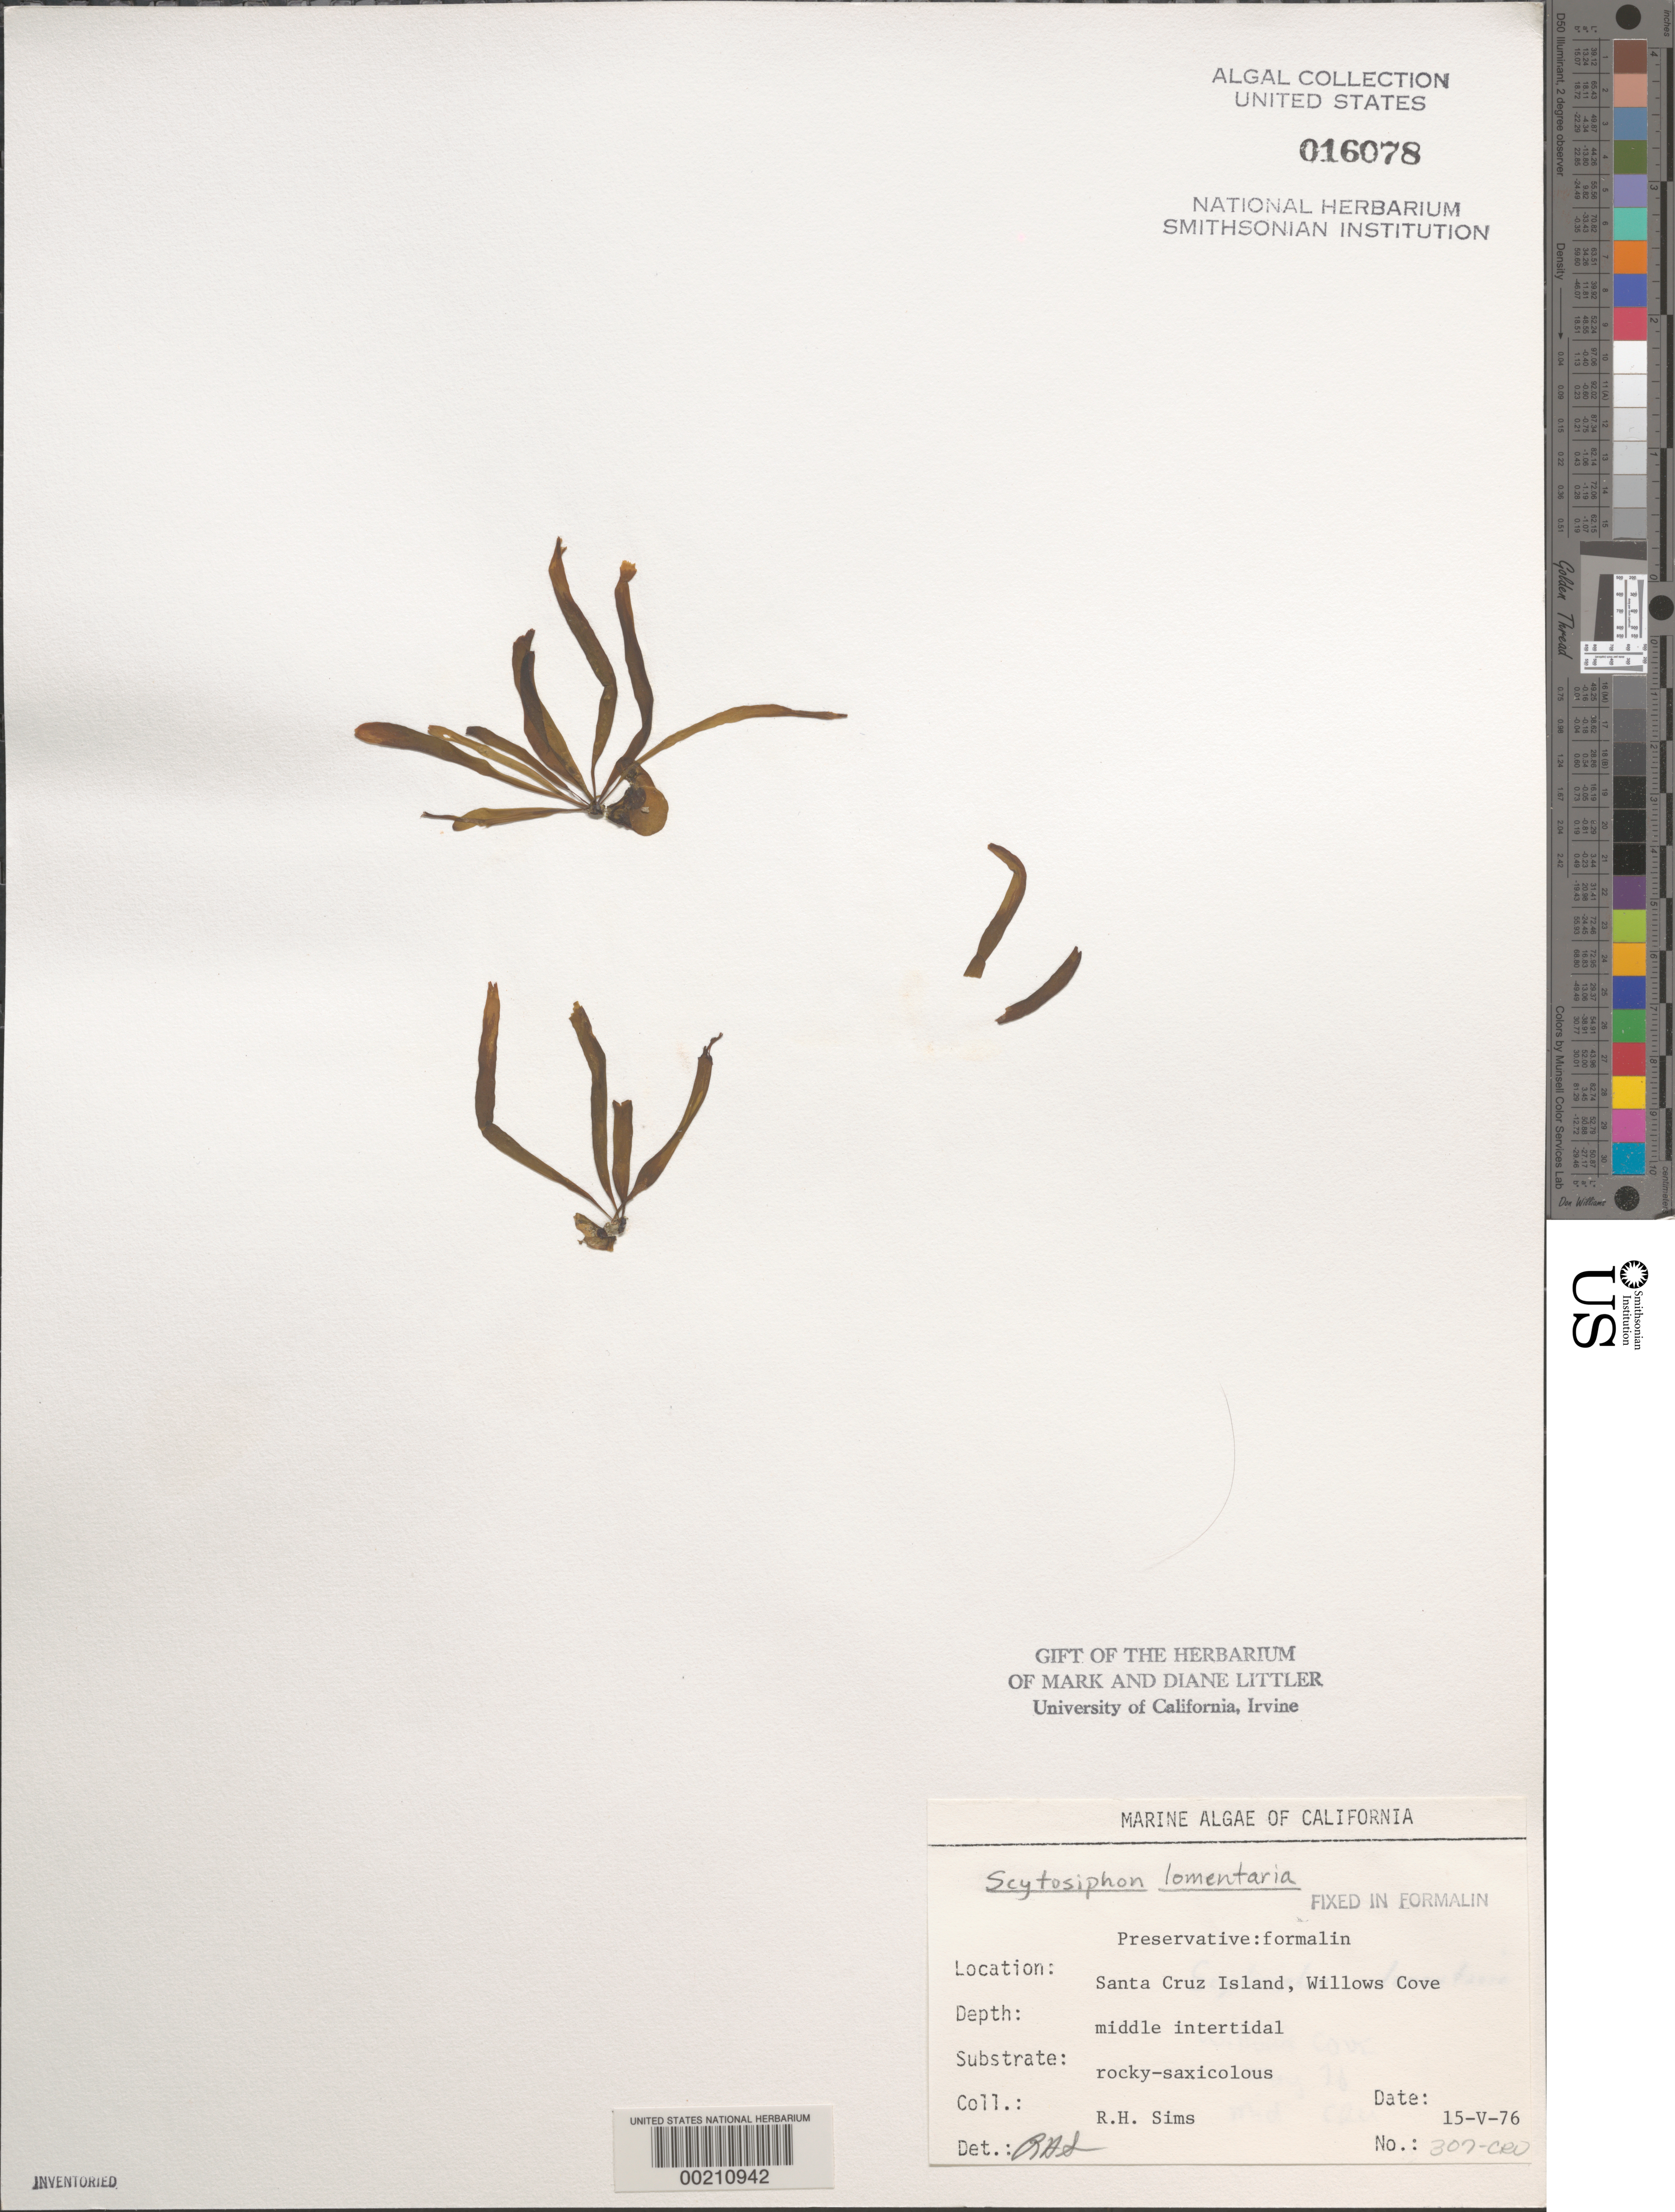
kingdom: Chromista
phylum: Ochrophyta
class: Phaeophyceae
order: Scytosiphonales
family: Scytosiphonaceae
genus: Scytosiphon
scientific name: Scytosiphon lomentaria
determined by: Sims, Robert H.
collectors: R. H. Sims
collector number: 307-cru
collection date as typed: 15 May 1976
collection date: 1976-05-15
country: United States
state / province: California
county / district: Santa Barbara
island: Santa Cruz Island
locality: Willows Cove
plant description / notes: BLM-SOCALBIGHT Rocky Intertidal Survey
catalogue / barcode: US 16078